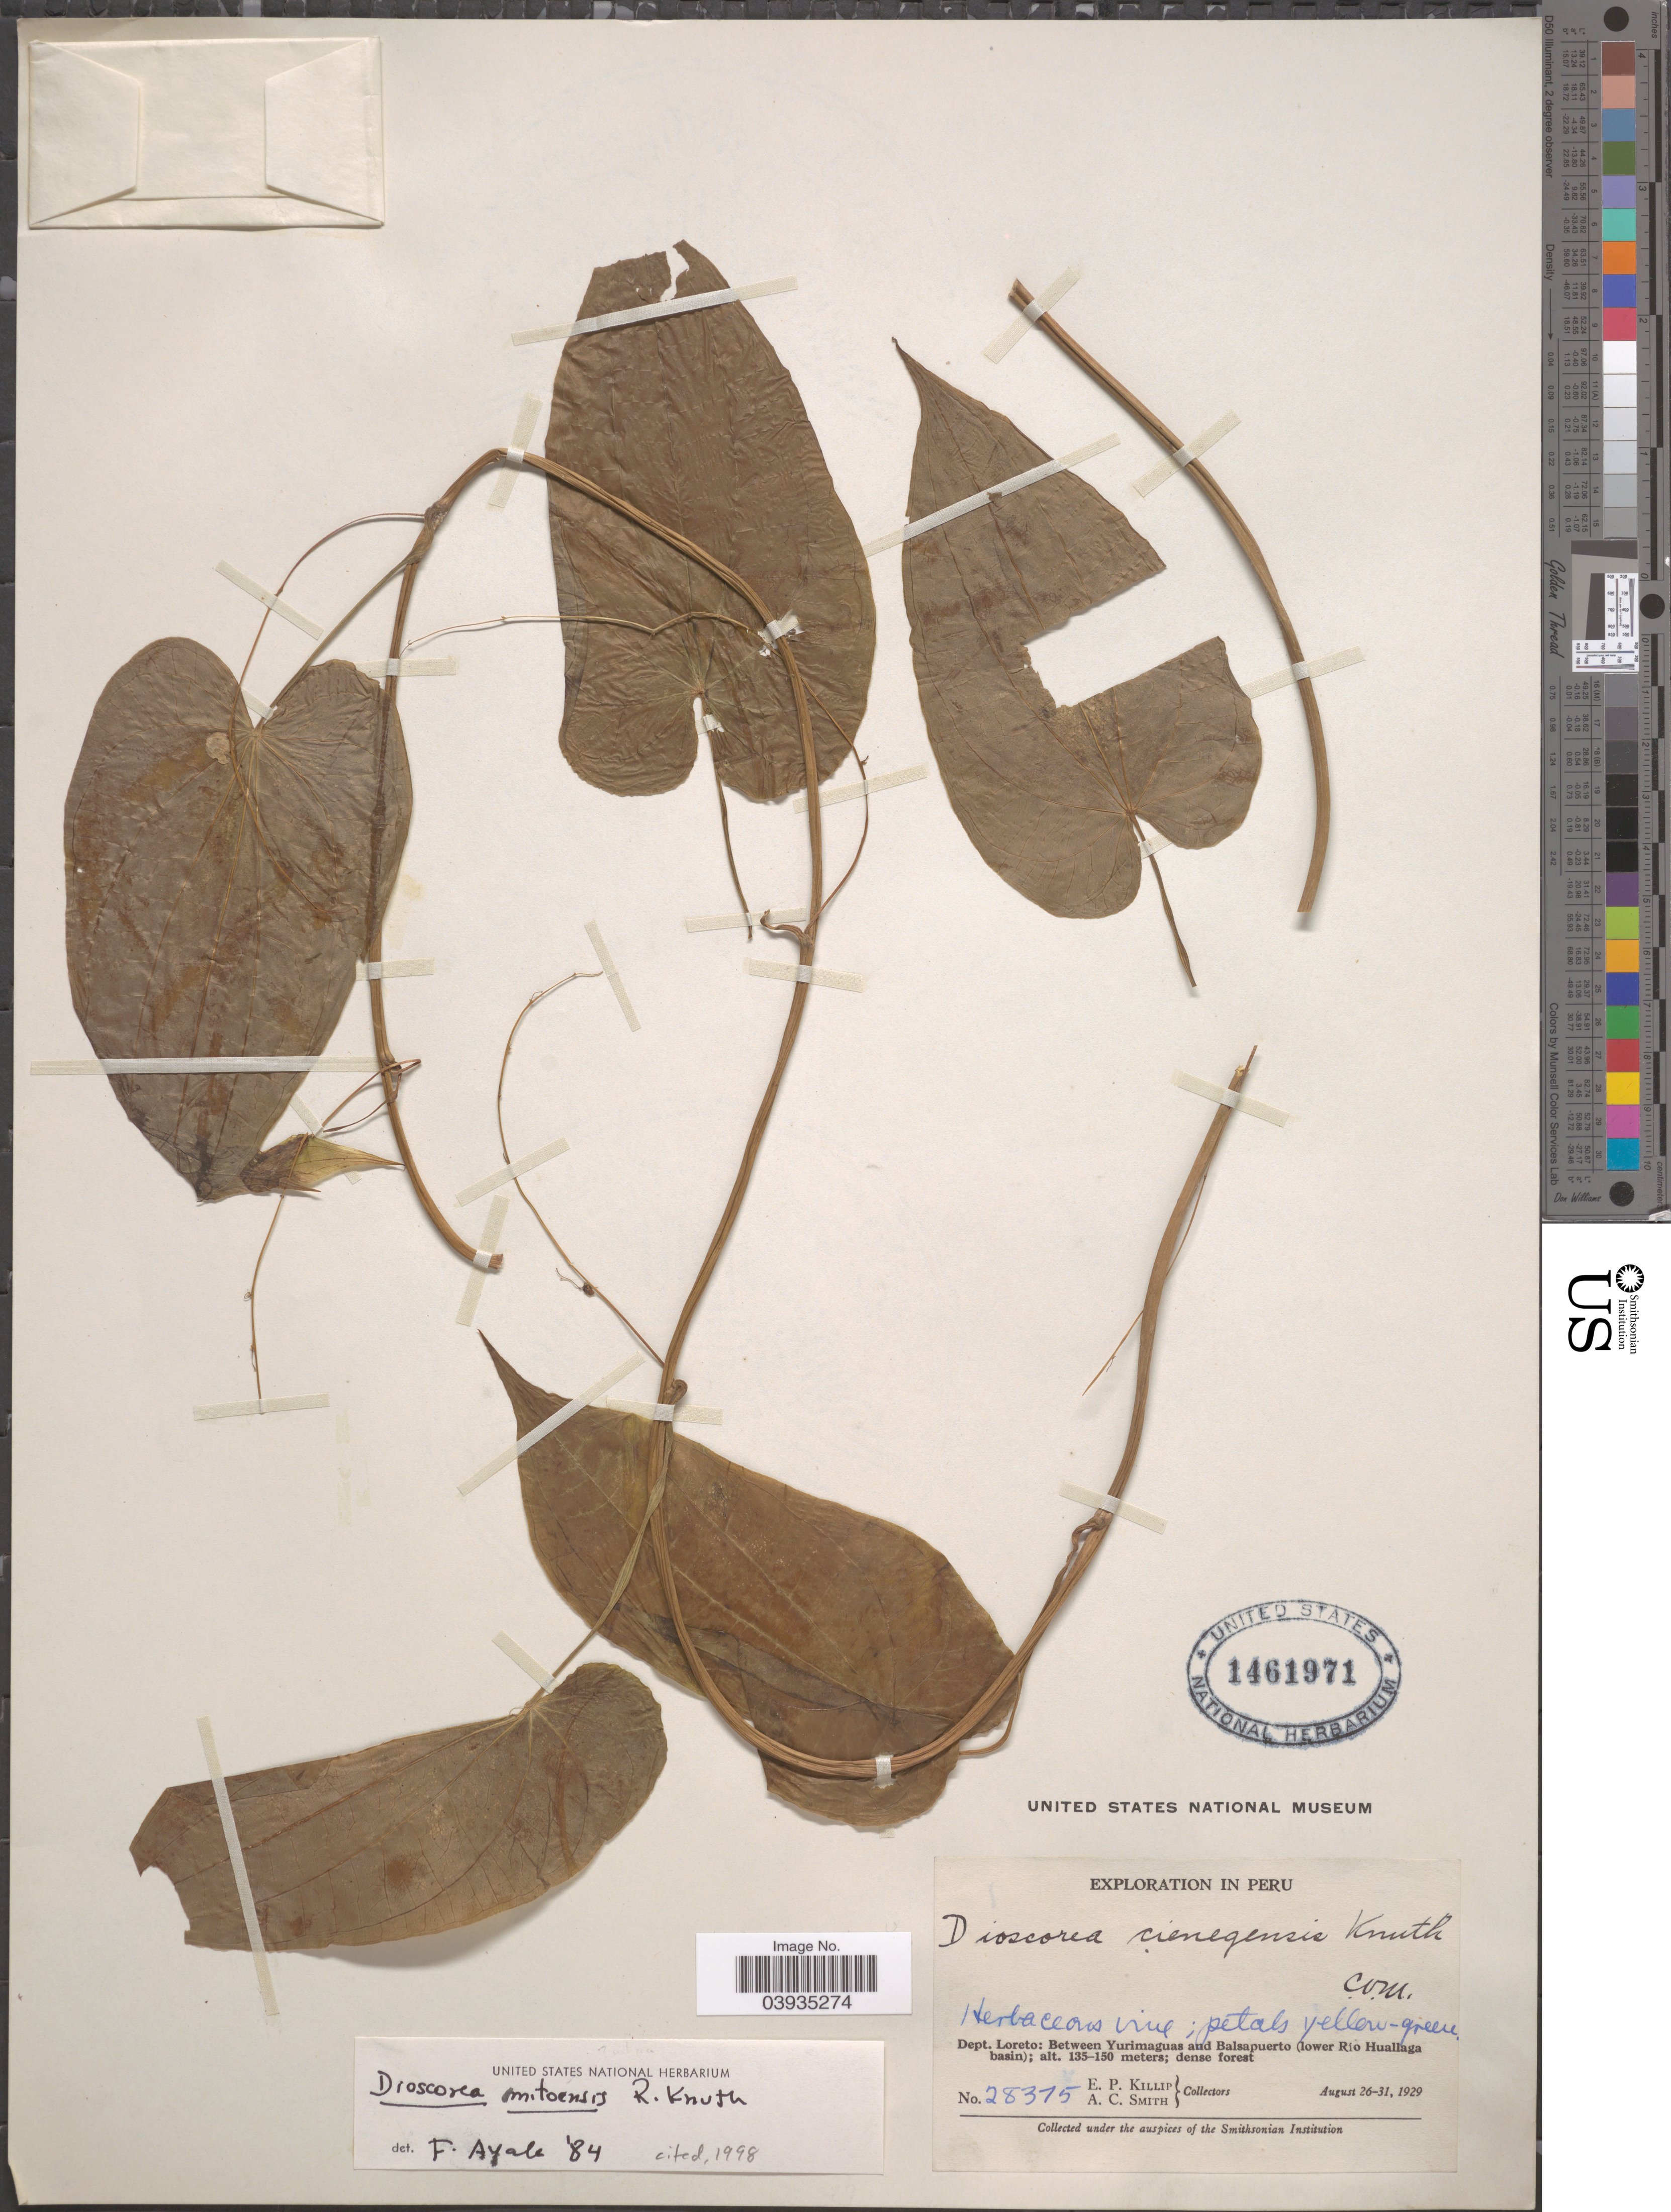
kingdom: Plantae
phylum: Tracheophyta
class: Liliopsida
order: Dioscoreales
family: Dioscoreaceae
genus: Dioscorea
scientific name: Dioscorea mitoensis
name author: R. Knuth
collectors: E. P. Killip & A. C. Smith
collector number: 28375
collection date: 1929-08-26/1929-08-31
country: Peru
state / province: Loreto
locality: Dept. Loreto: Between Yurimaguas and Balsapuerto (lower Río Huallaga basin).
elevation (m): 135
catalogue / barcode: US 1461971